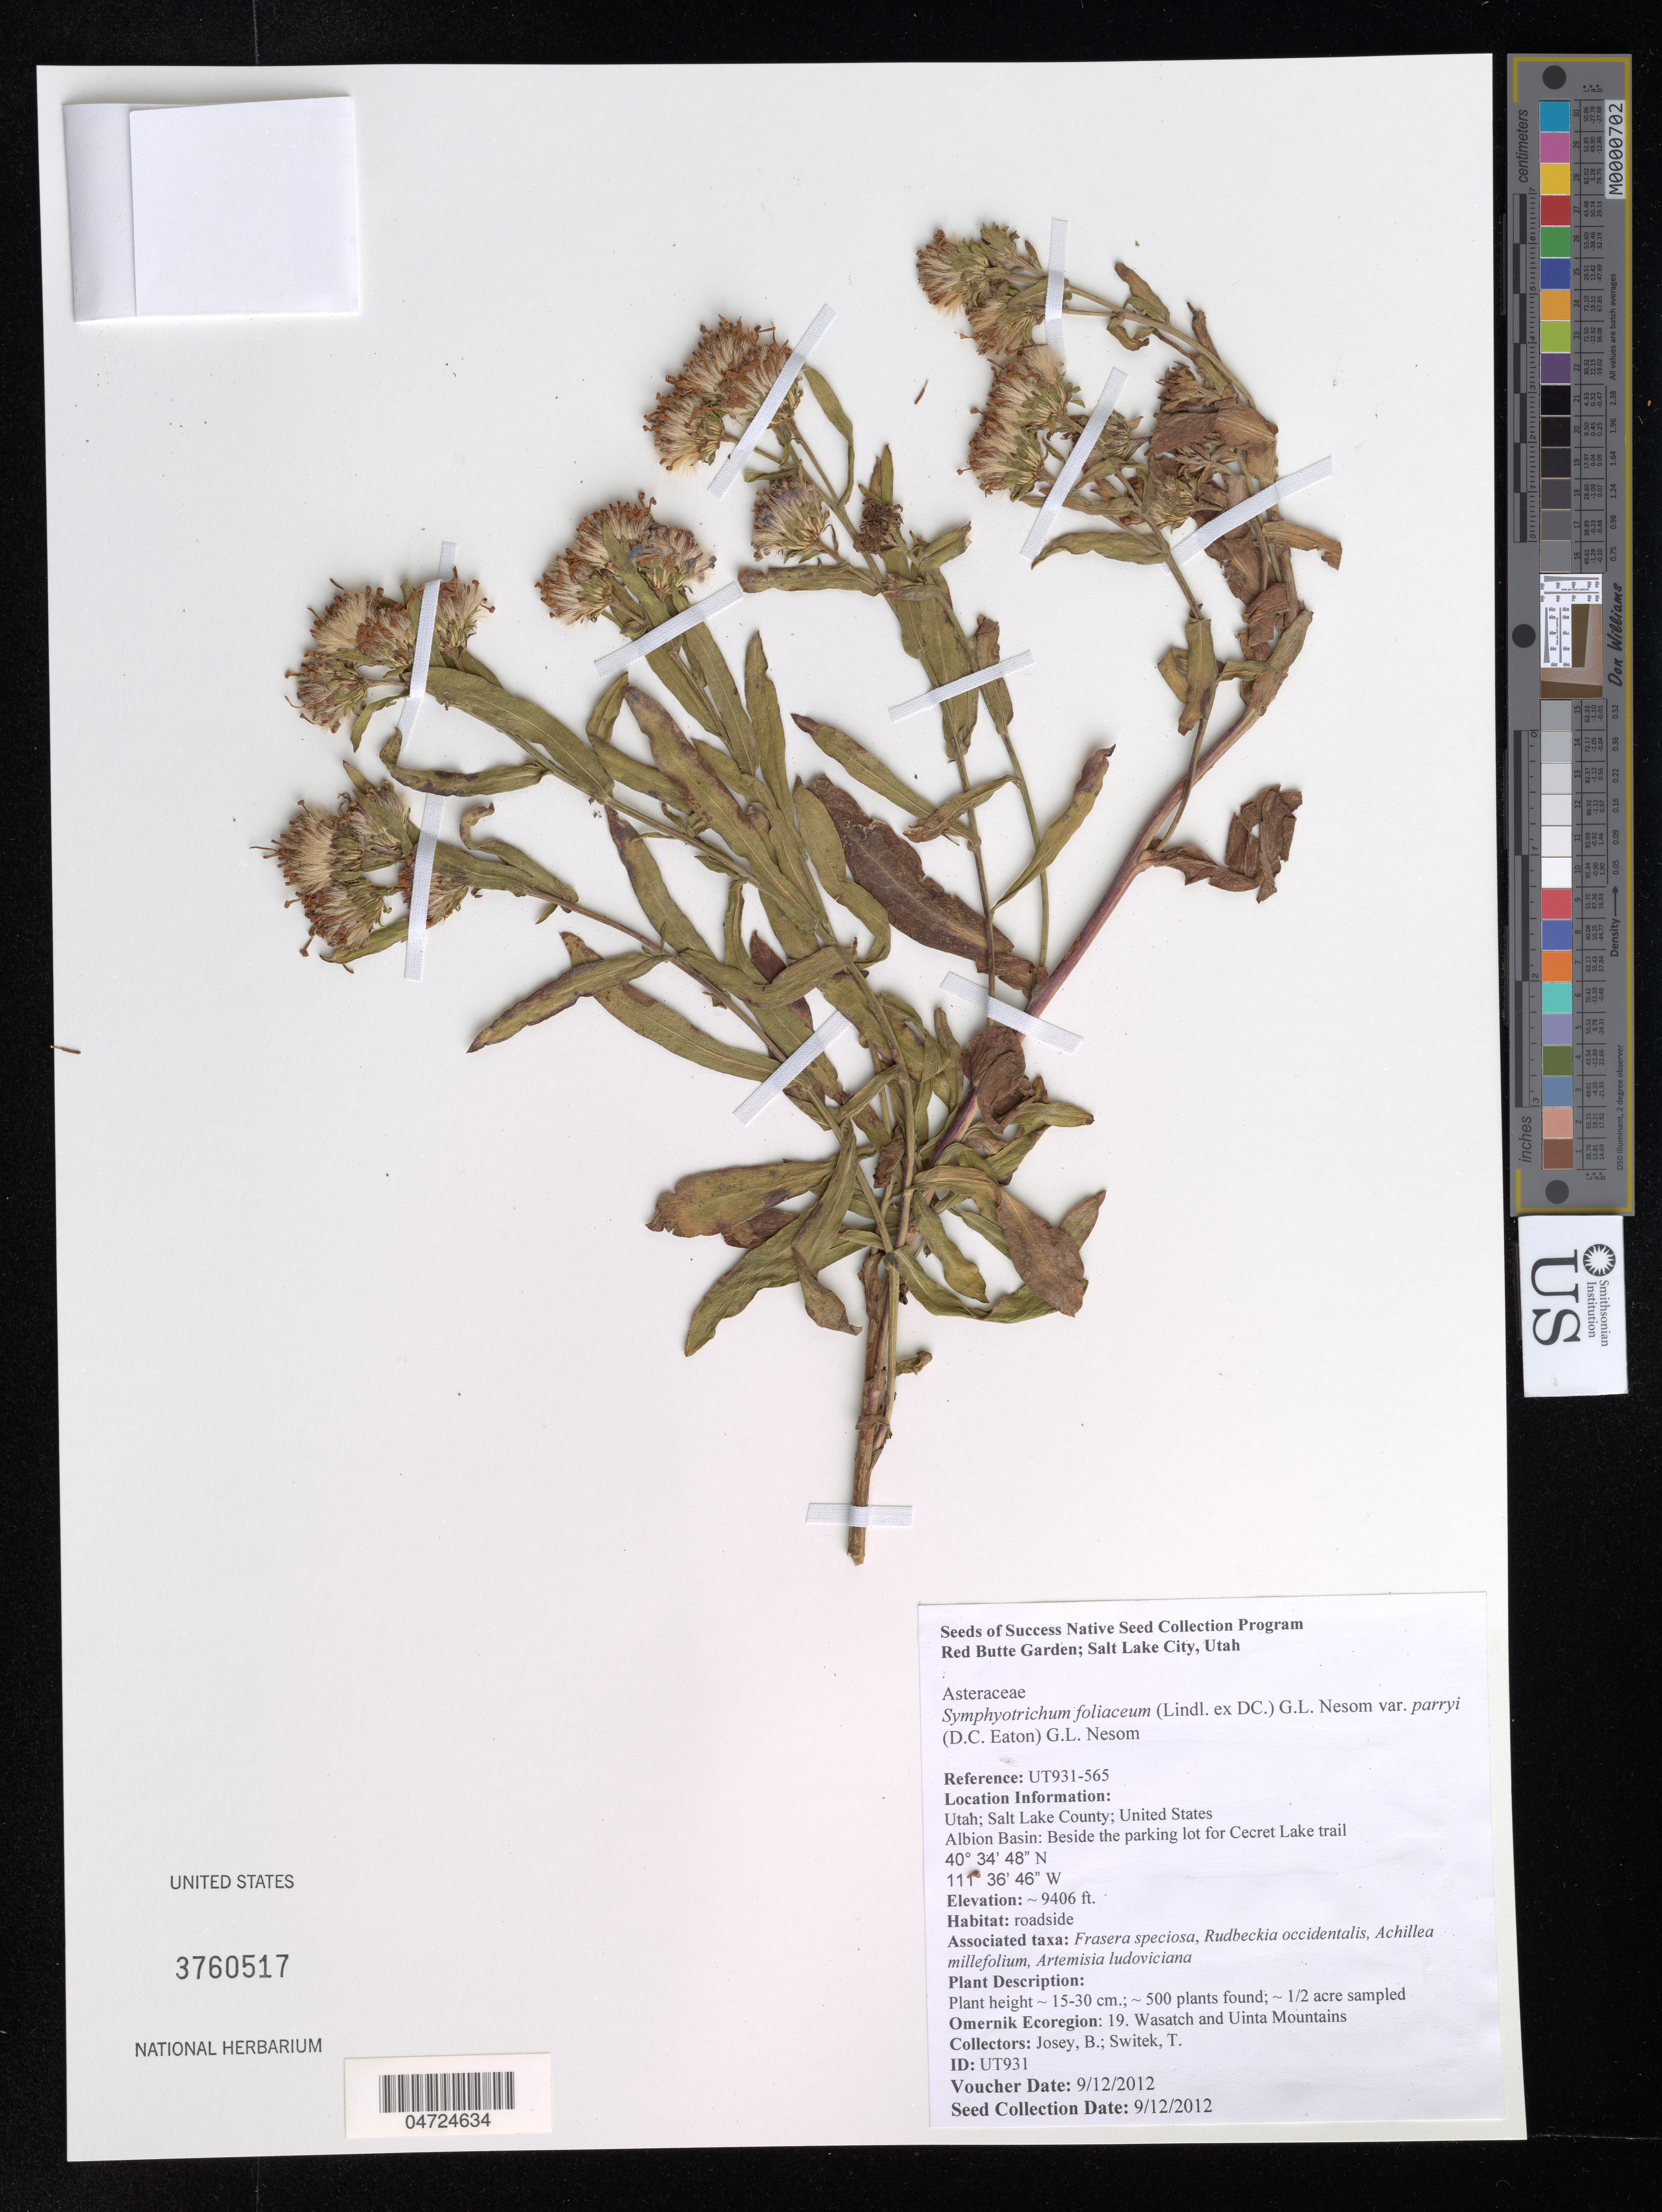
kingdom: Plantae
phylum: Tracheophyta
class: Magnoliopsida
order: Asterales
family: Asteraceae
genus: Symphyotrichum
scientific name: Symphyotrichum foliaceum var. parryi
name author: (D.C. Eaton) G.L. Nesom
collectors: B. Josey & T. Switek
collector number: UT931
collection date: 2012-09-12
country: United States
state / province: Utah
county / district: Salt Lake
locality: Salt Lake County. Albion Basin: Beside the parking lot for Cecret Lake trail. Omernik Ecoregion: 19. Wasatch and Uinta Mountains.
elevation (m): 2867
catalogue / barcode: US 3760517